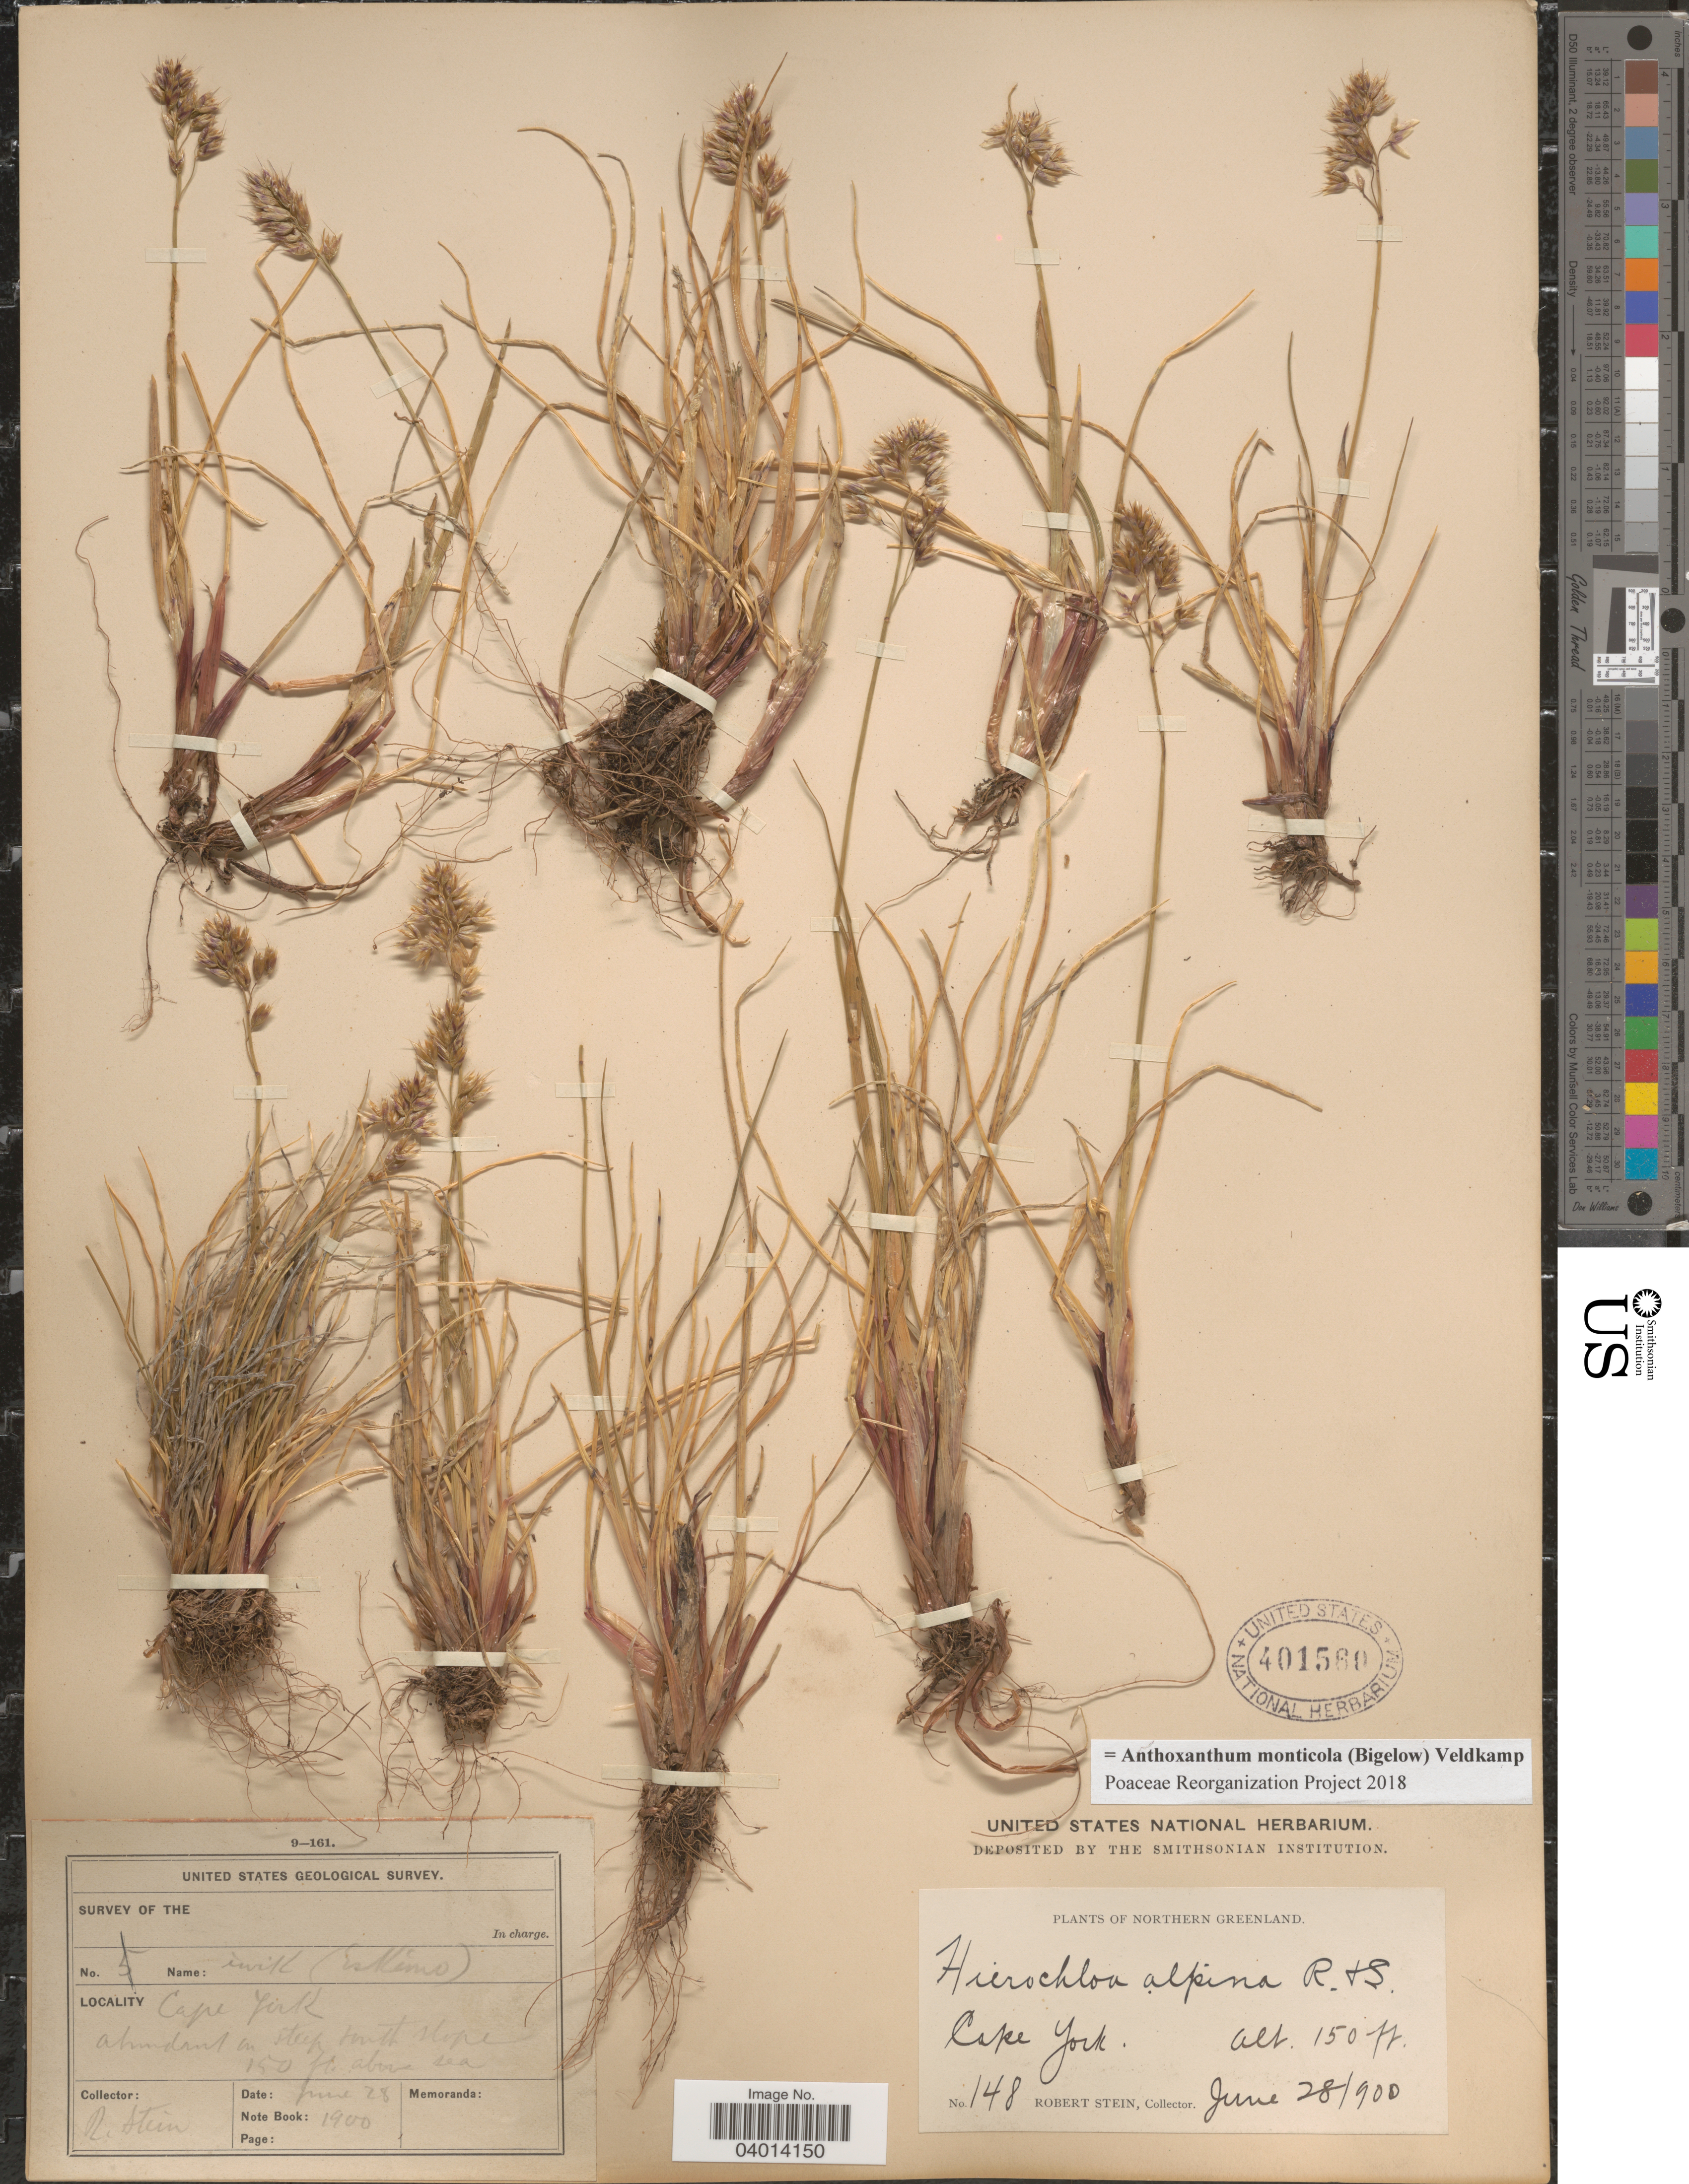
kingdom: Plantae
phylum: Tracheophyta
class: Liliopsida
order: Poales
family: Poaceae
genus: Anthoxanthum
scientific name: Anthoxanthum monticola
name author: (Bigelow) Veldkamp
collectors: R. Stein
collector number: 148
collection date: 1900-06-28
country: Greenland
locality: Northern Greenland. Cape York.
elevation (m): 46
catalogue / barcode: US 401560